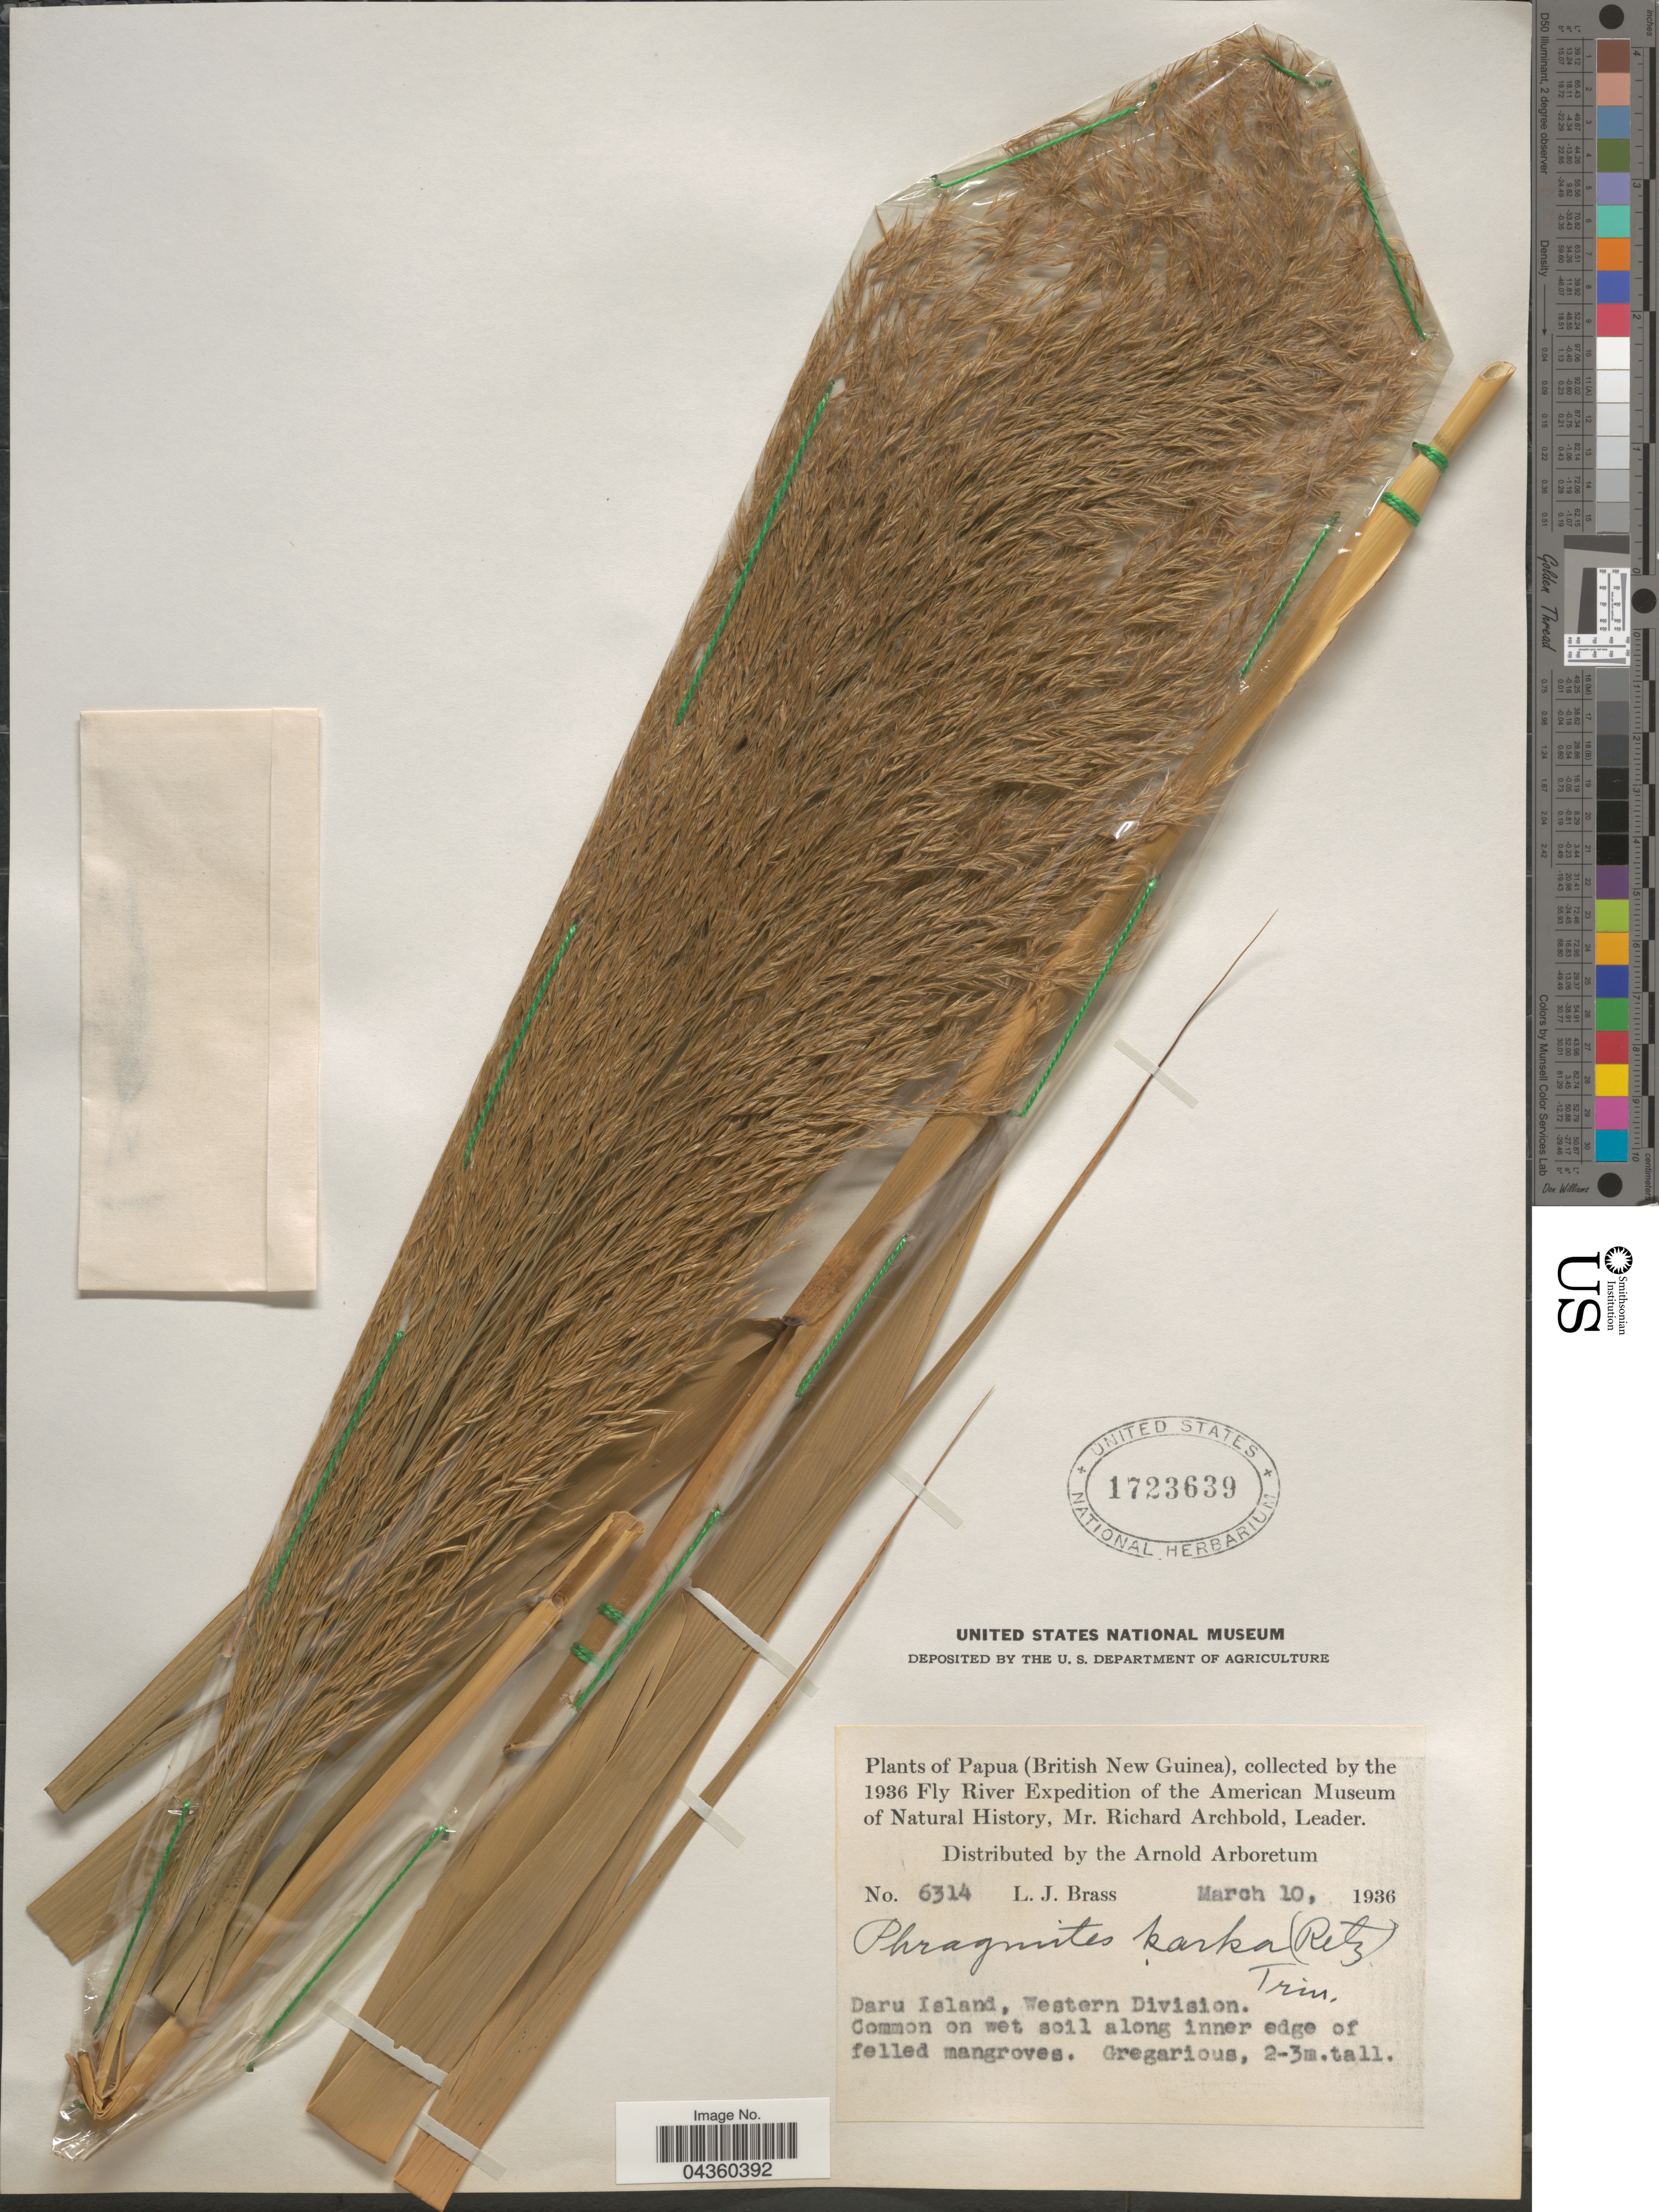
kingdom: Plantae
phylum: Tracheophyta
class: Liliopsida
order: Poales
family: Poaceae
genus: Phragmites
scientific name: Phragmites karka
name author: (Retz.) Trin. ex Steud.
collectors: L. J. Brass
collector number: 6314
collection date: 1936-03-10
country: Papua New Guinea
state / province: Manus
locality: Papua (British New Guinea). The 1936 Fly River Expedition. Daru Island, Western Division.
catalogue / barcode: US 1723639